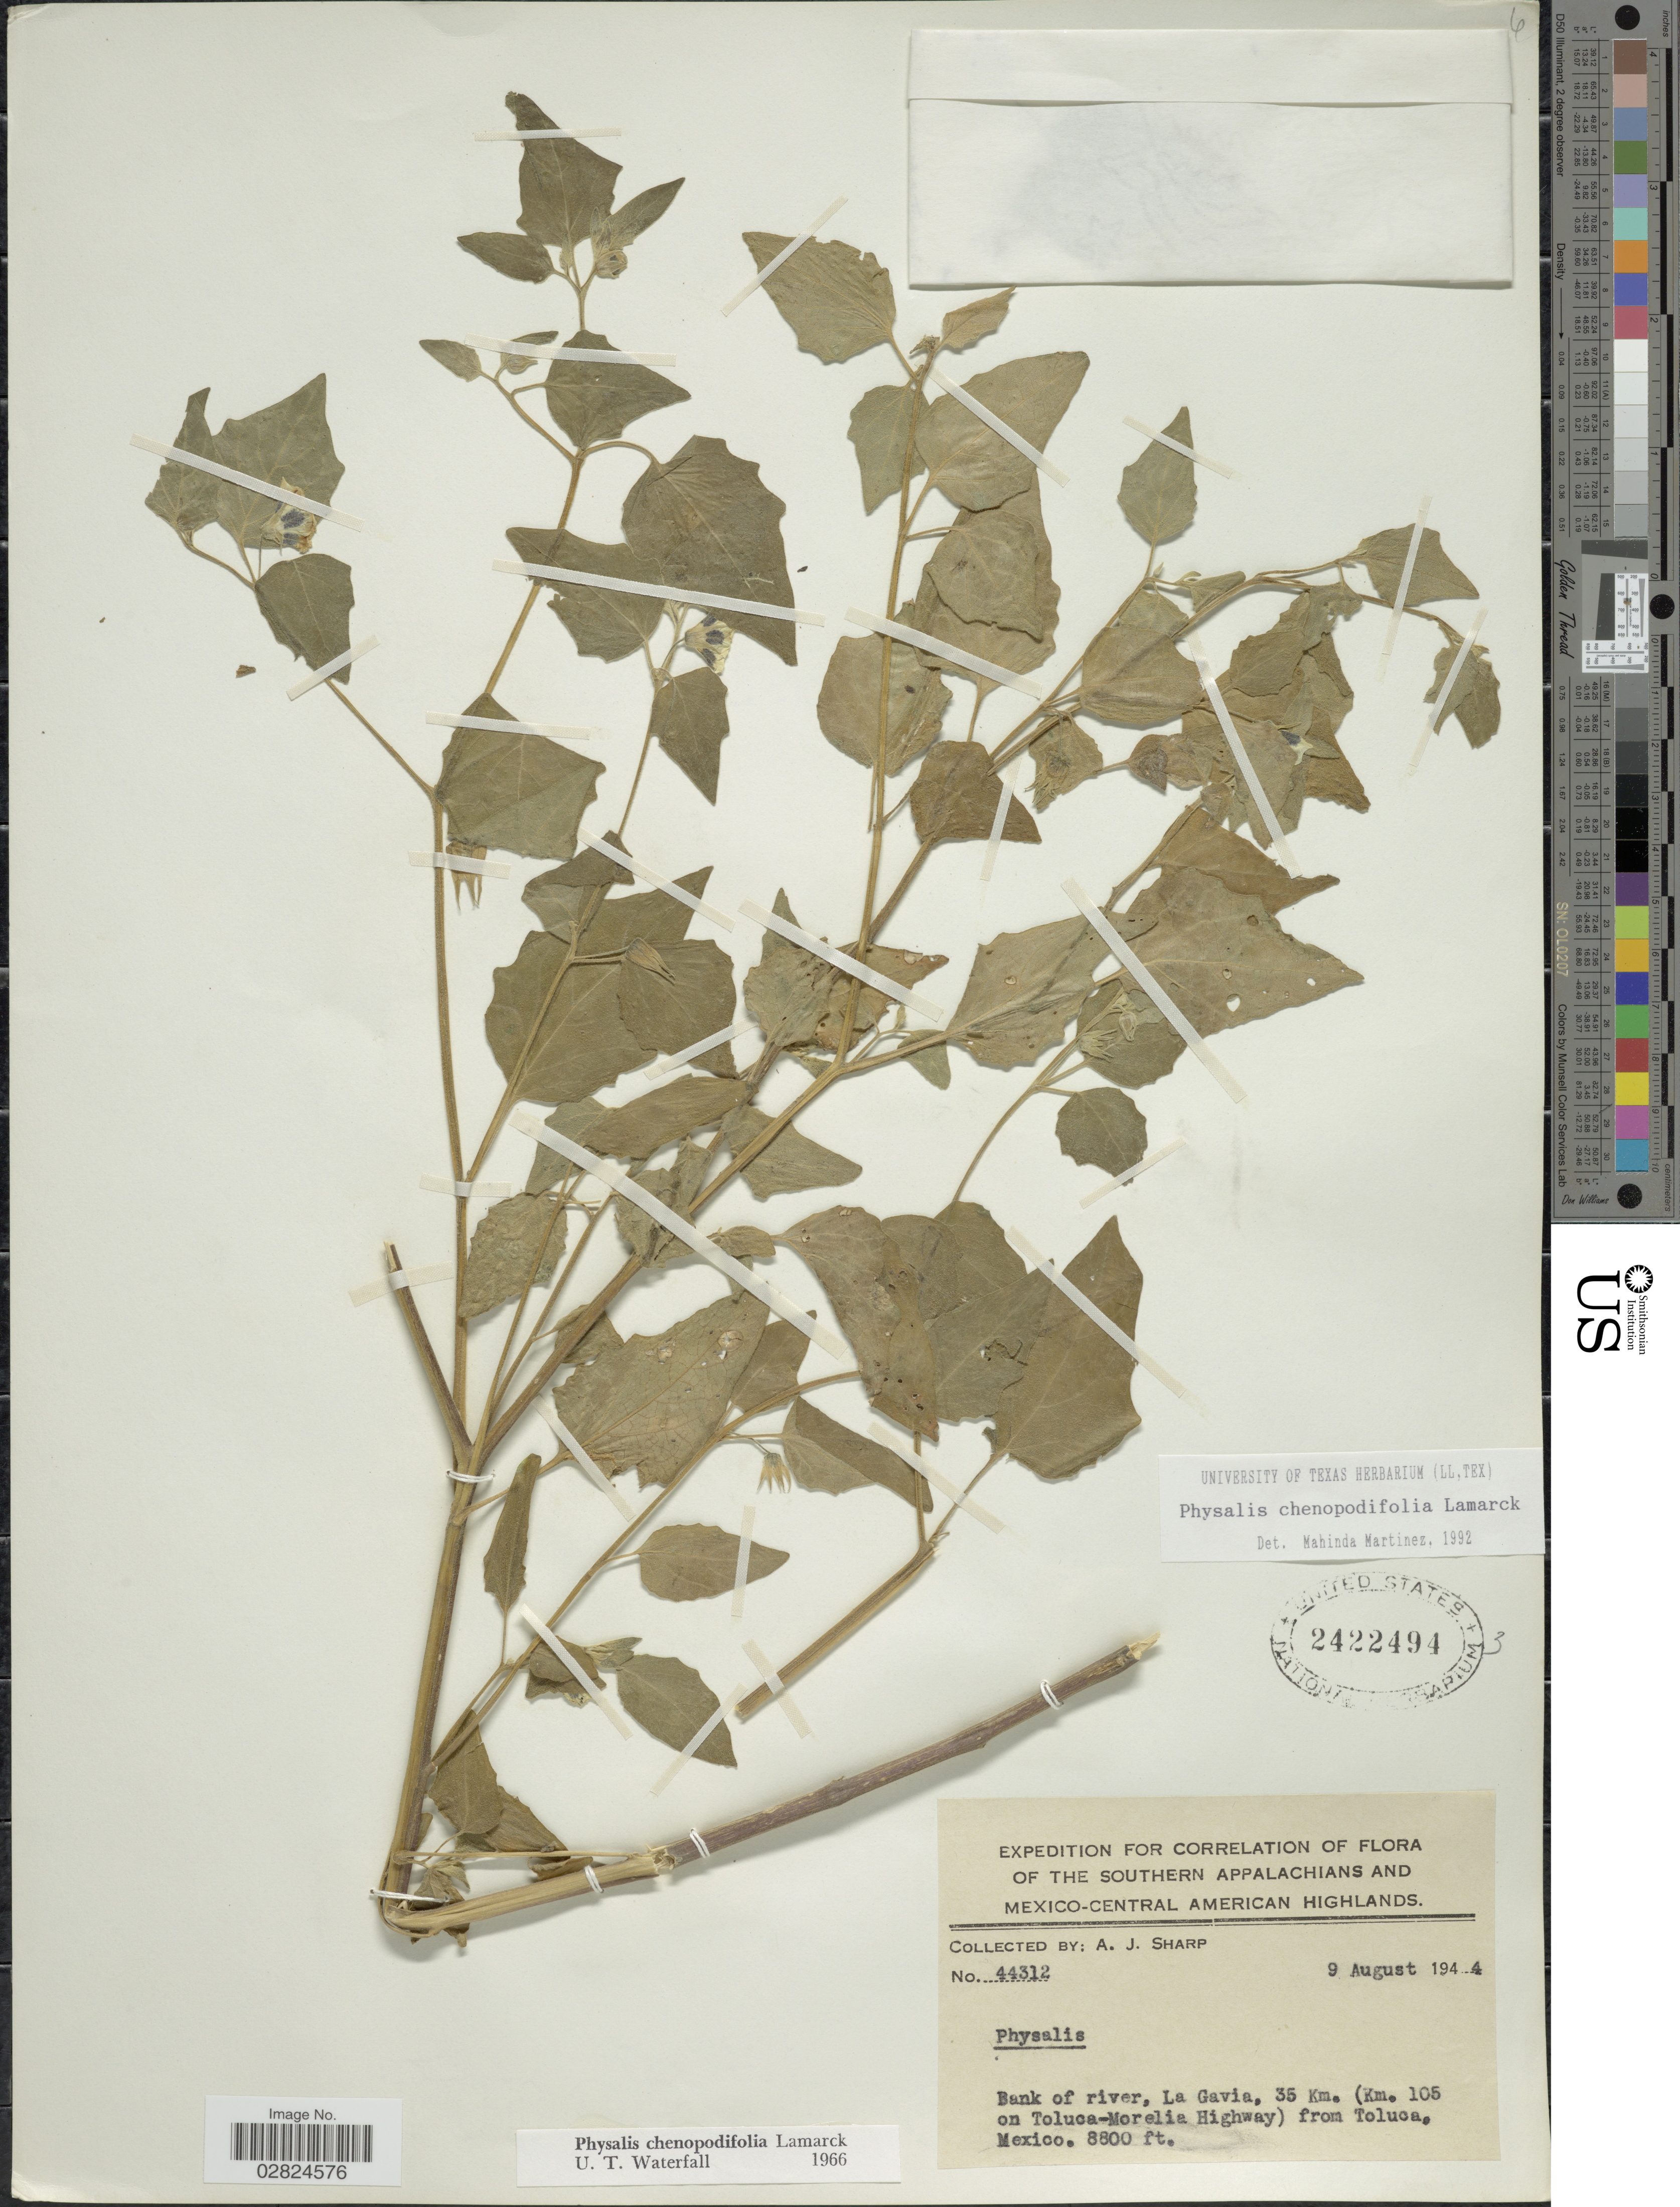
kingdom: Plantae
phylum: Tracheophyta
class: Magnoliopsida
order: Solanales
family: Solanaceae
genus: Physalis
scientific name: Physalis chenopodifolia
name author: Lam.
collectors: A. J. Sharp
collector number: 44312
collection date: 1944-08-09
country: Mexico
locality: Southern Appalachians and Mexico-Central American Highlands, Bank of river, La Gavia, 35 Km. (Km. 105 on Toluca-Morelia Highway) from Toluca.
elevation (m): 2682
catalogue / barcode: US 2422494